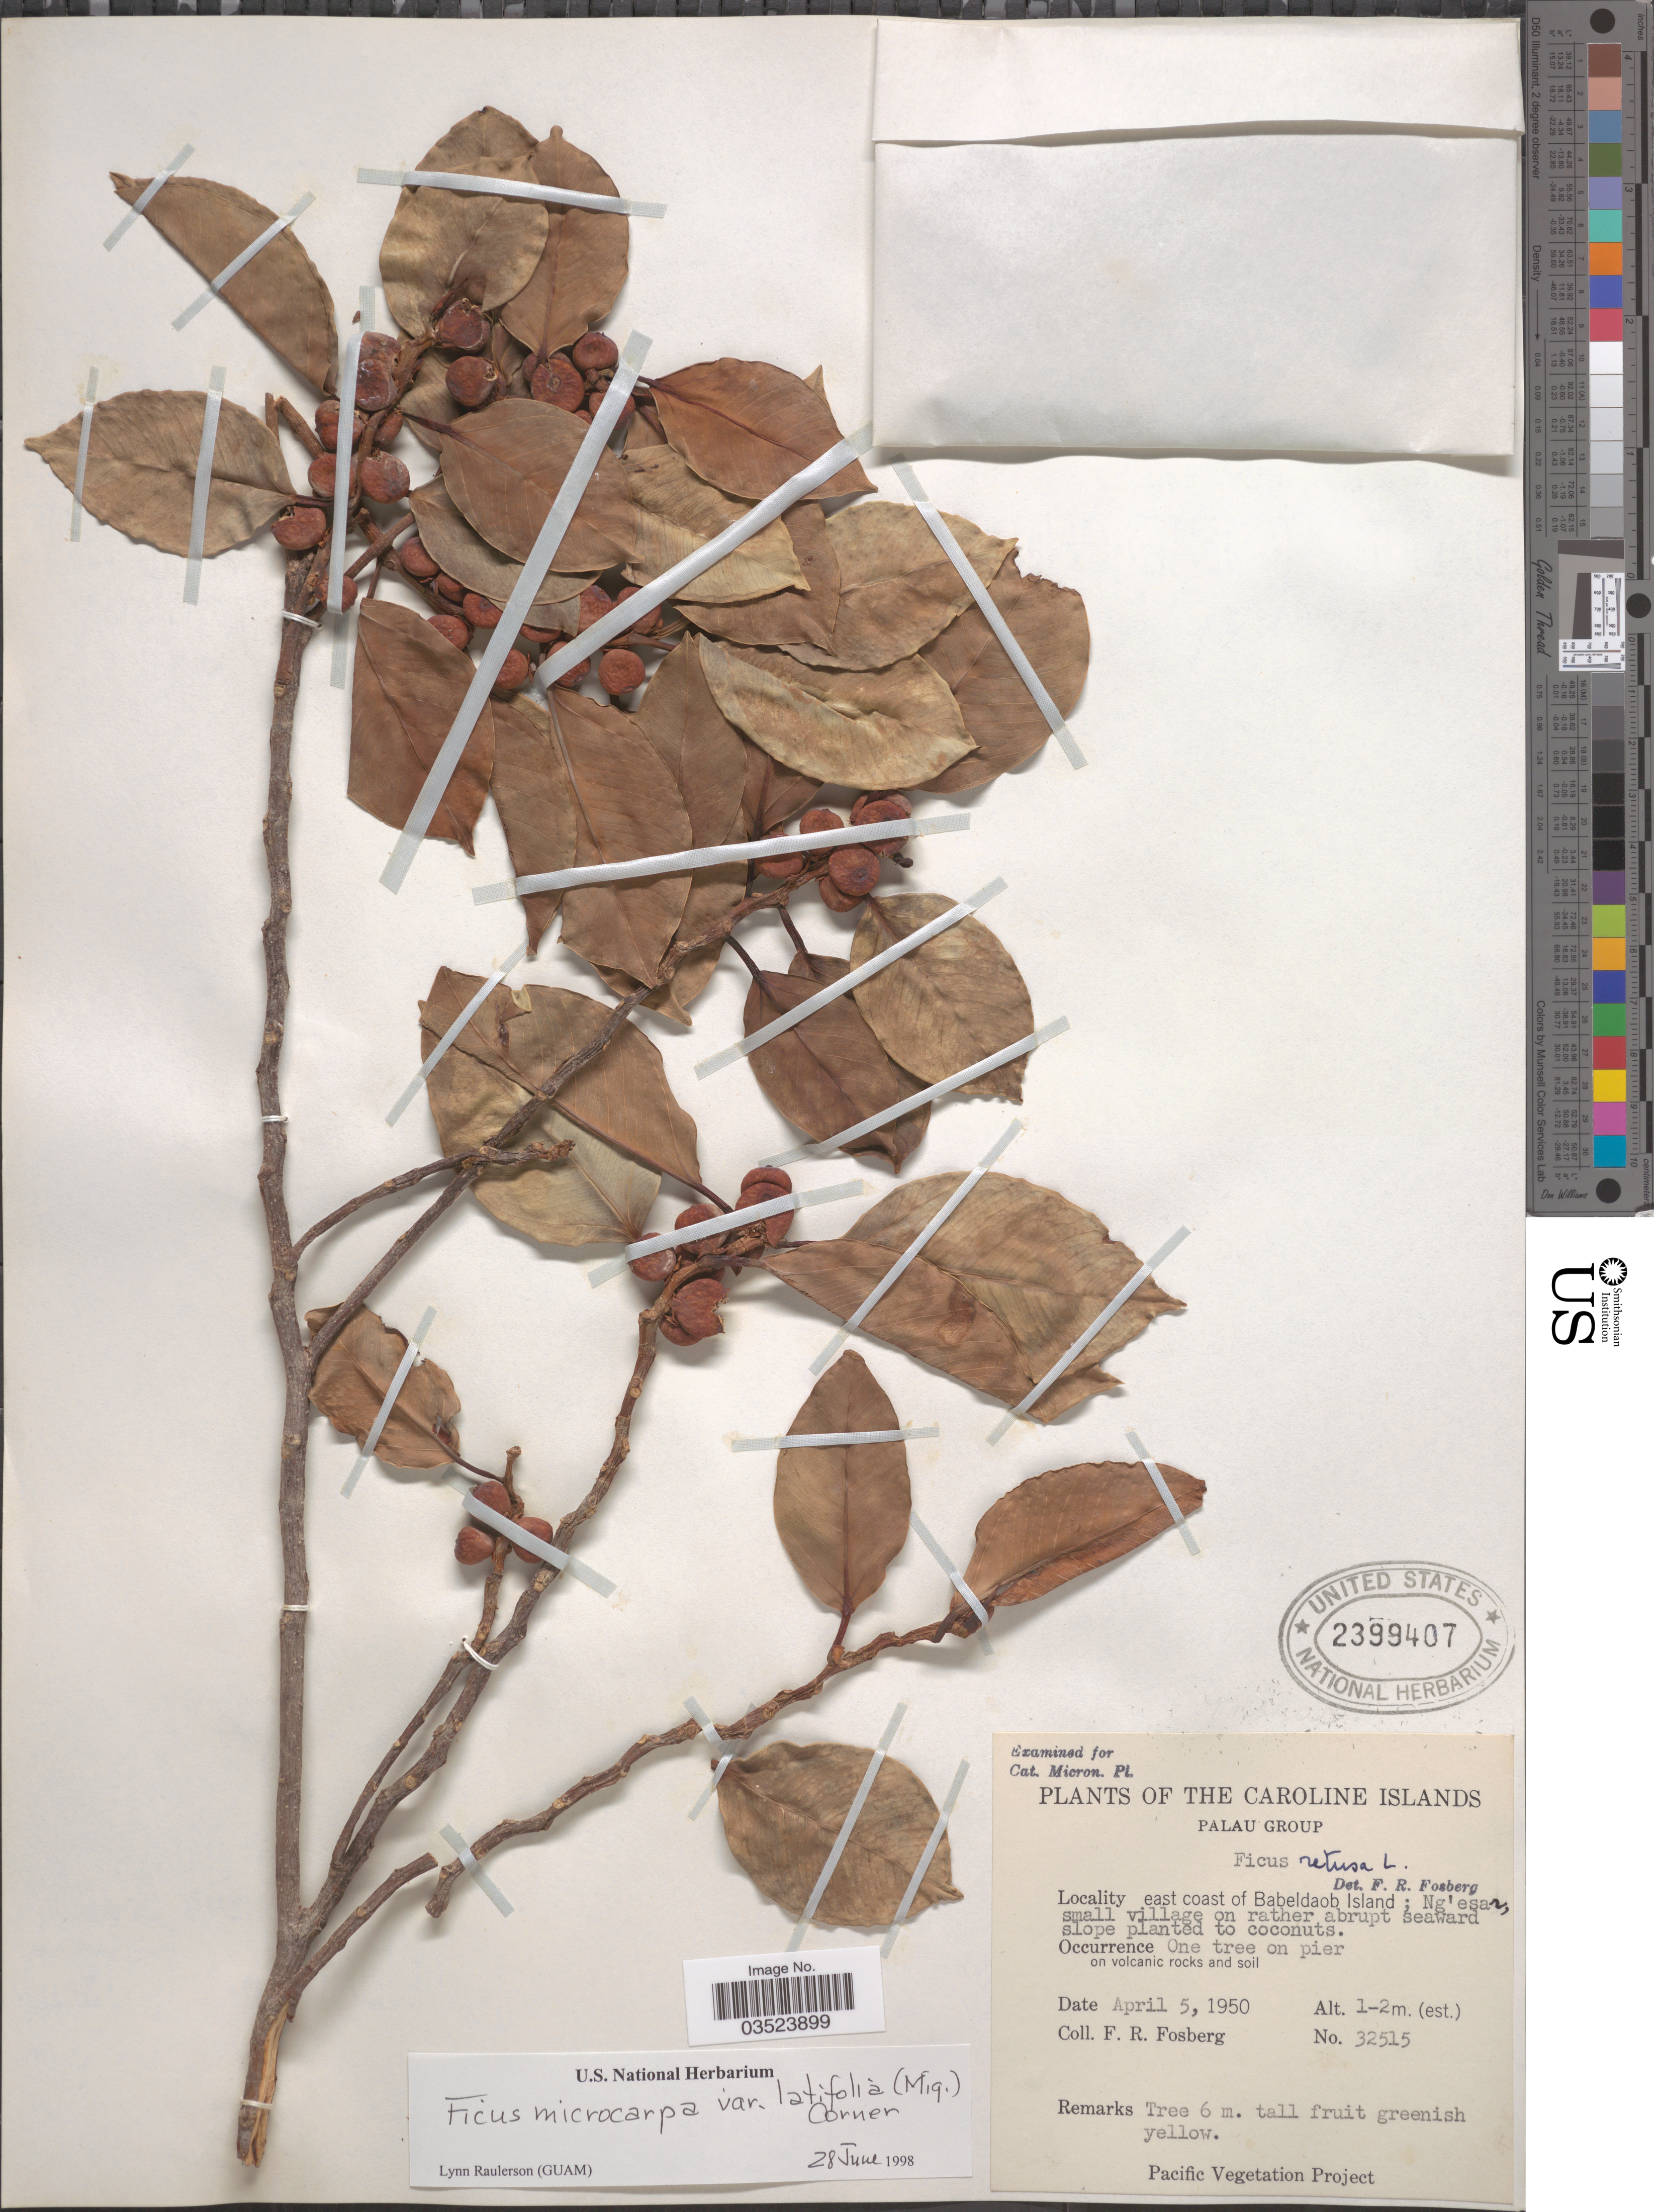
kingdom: Plantae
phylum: Tracheophyta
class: Magnoliopsida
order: Rosales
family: Moraceae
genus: Ficus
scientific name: Ficus microcarpa var. latifolia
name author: (Miq.) Corner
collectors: F. R. Fosberg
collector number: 32515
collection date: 1950-04-05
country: Palau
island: Babeldaob [Babelthuap]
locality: The Caroline Islands. Palau Group. East coast of Babeldaob Island: Ng'esar, small village on rather abrupt seaward slope planted to coconuts.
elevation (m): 1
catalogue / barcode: US 2399407